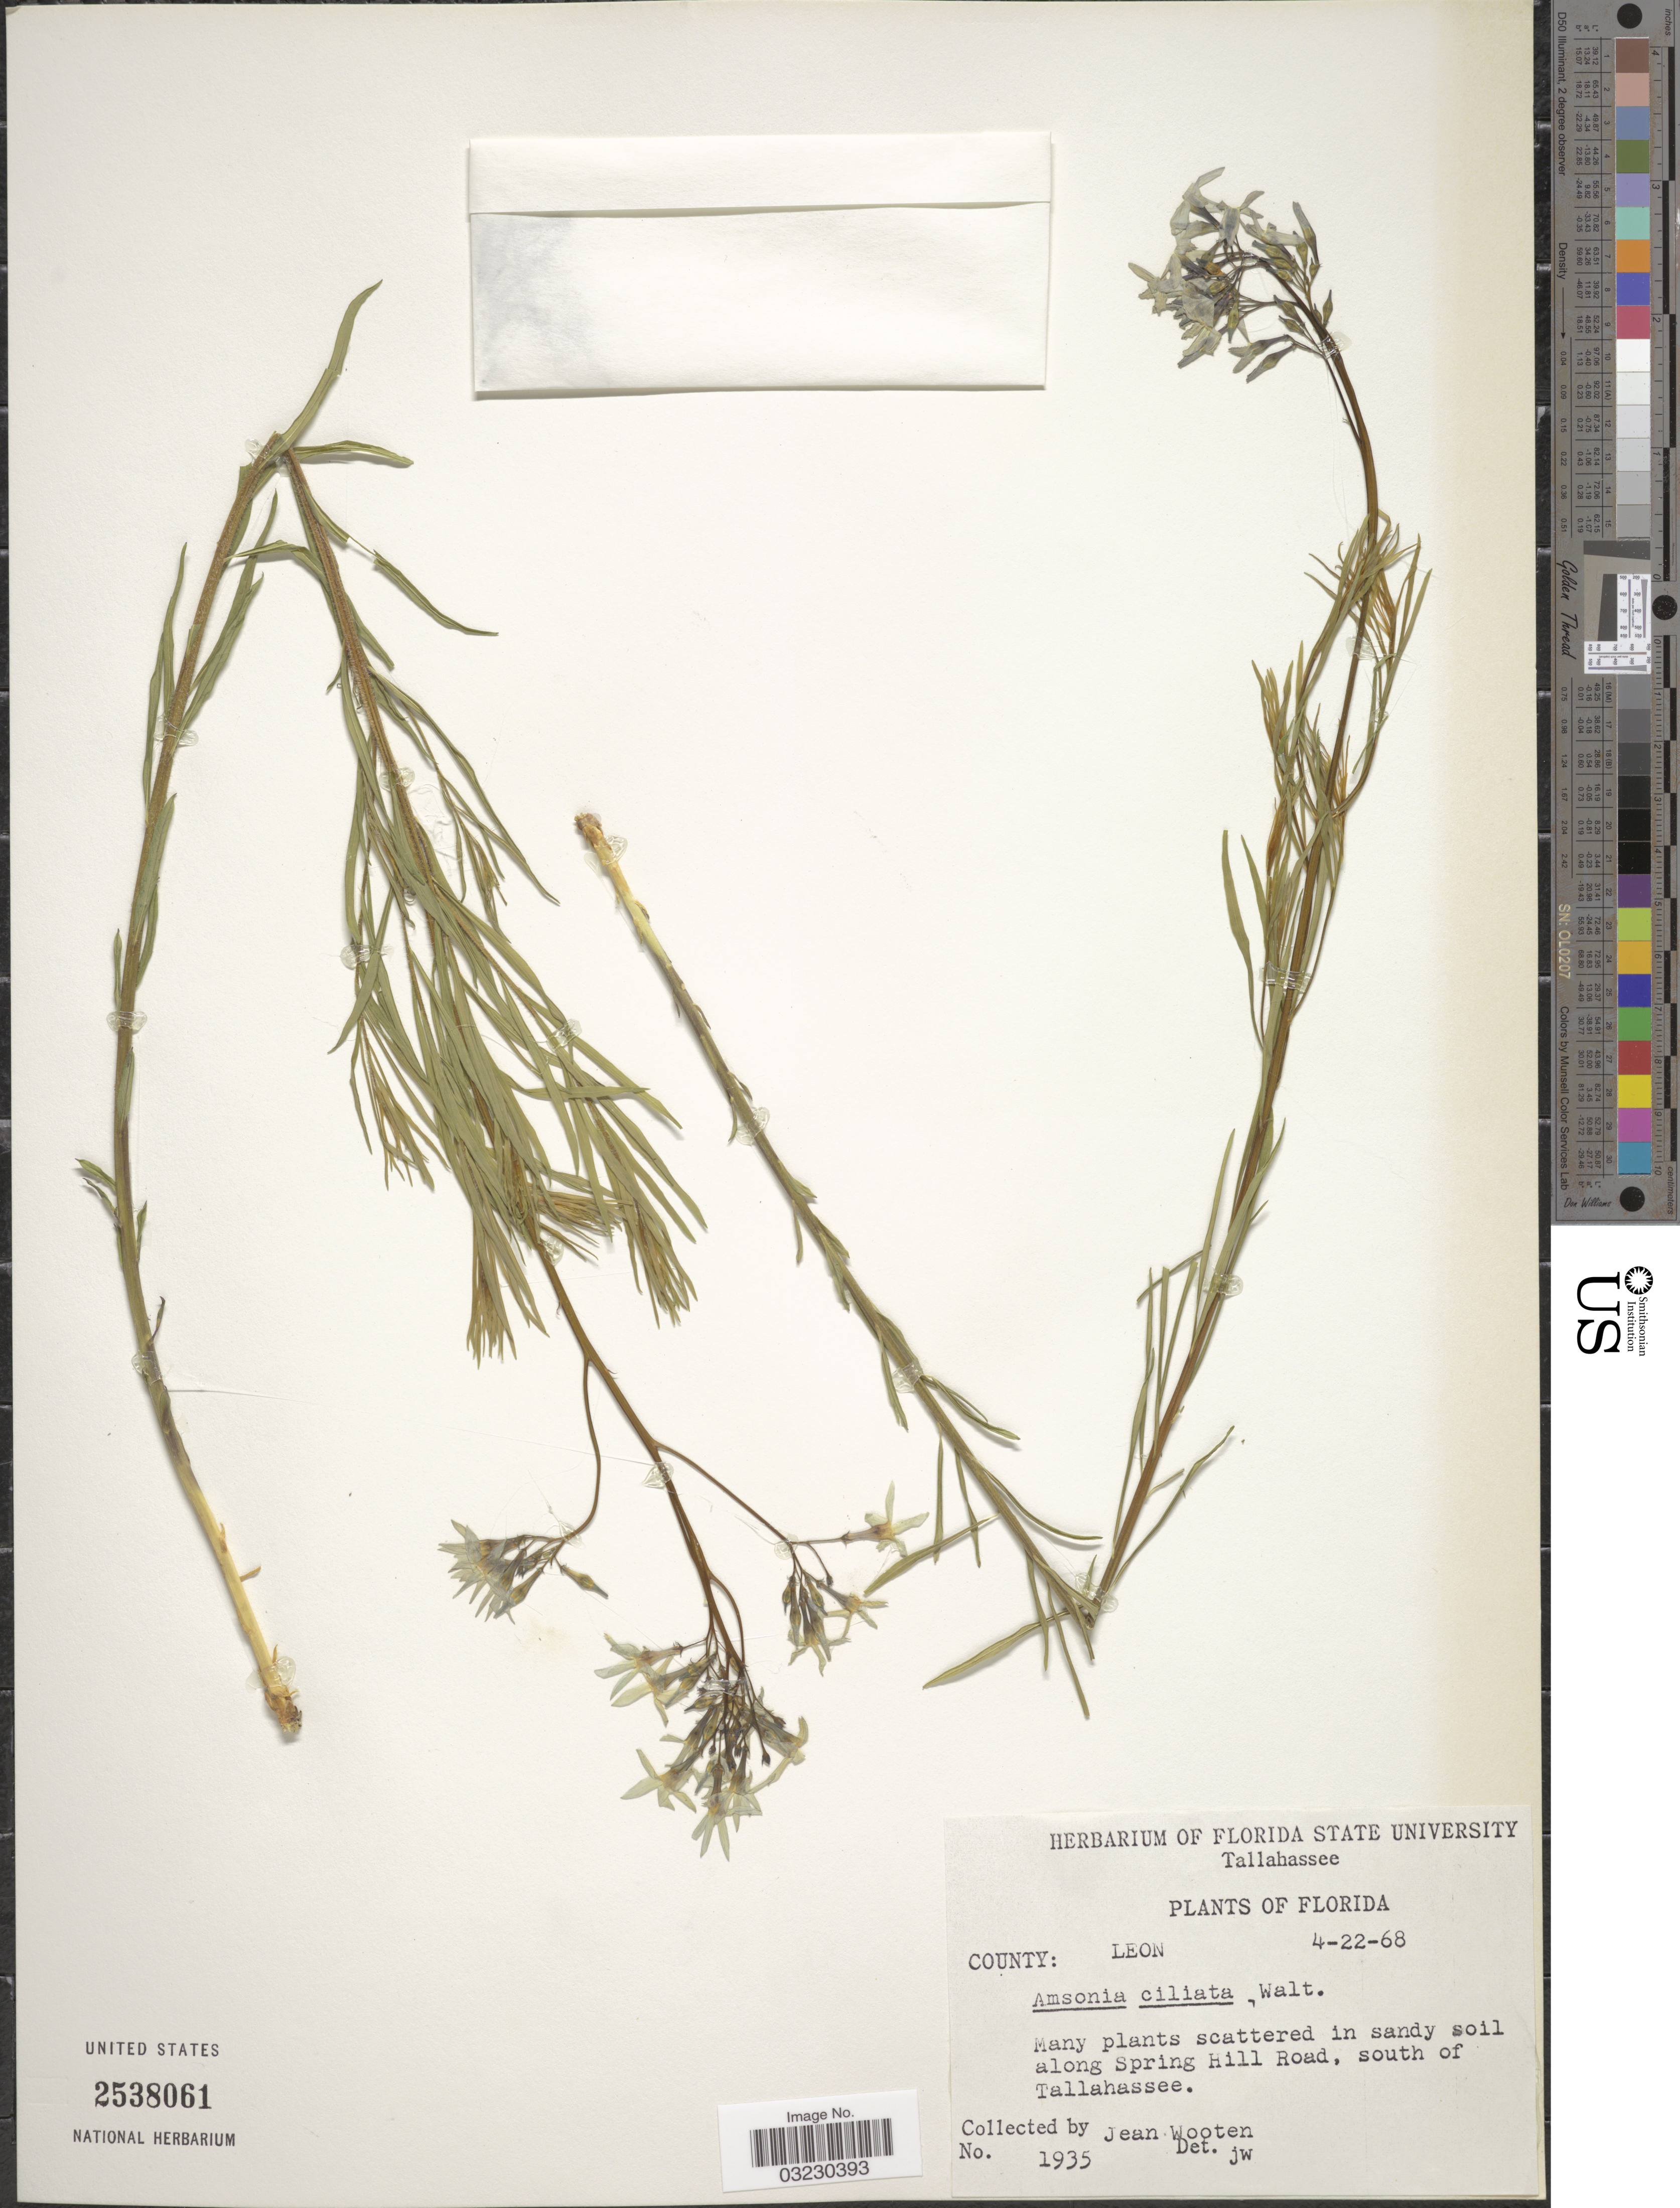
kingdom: Plantae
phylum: Tracheophyta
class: Magnoliopsida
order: Gentianales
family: Apocynaceae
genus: Amsonia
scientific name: Amsonia ciliata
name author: Walter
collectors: J. Wooten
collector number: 1935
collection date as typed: Transcribed d/m/y: 22/4/68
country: United States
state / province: Florida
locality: County: Leon. Along Spring Hill Road, south of Tallahassee.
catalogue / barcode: US 2538061